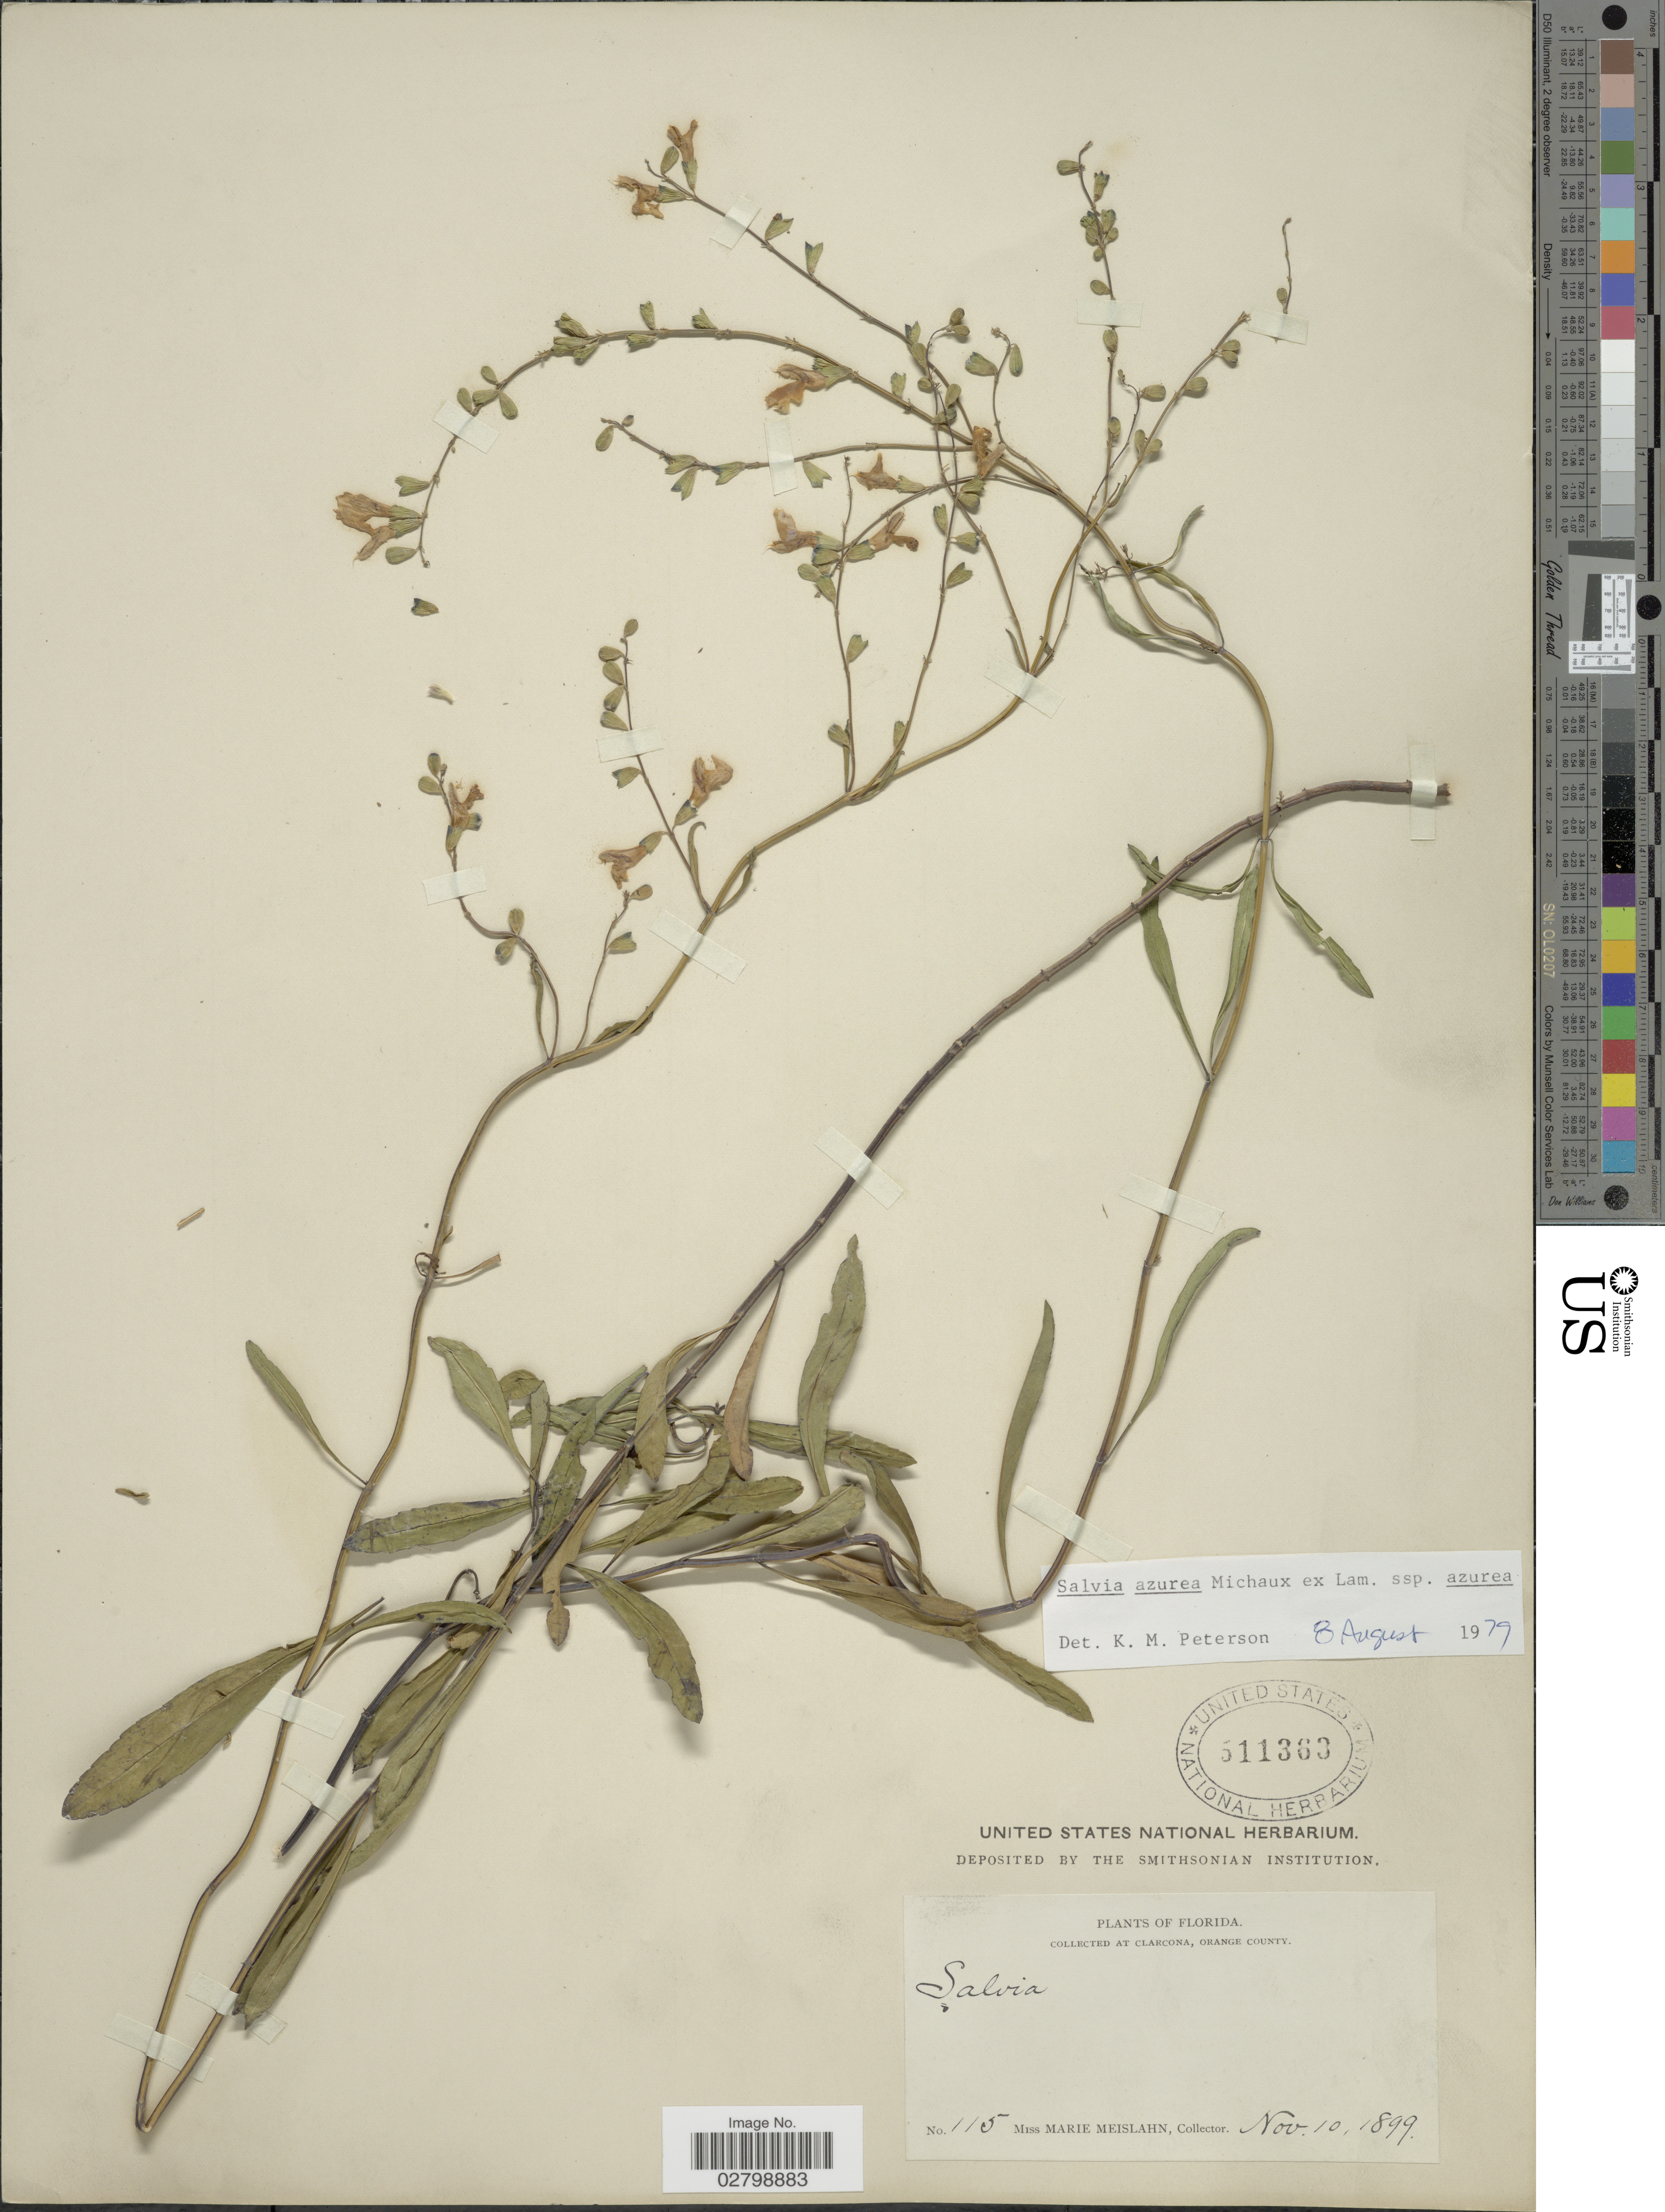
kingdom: Plantae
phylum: Tracheophyta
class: Magnoliopsida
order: Lamiales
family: Lamiaceae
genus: Salvia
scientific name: Salvia azurea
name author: Michx. ex Vahl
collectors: M. Meislahn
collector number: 115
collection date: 1899-11-10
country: United States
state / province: Florida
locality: Clarcona, Orange County.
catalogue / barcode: US 511363